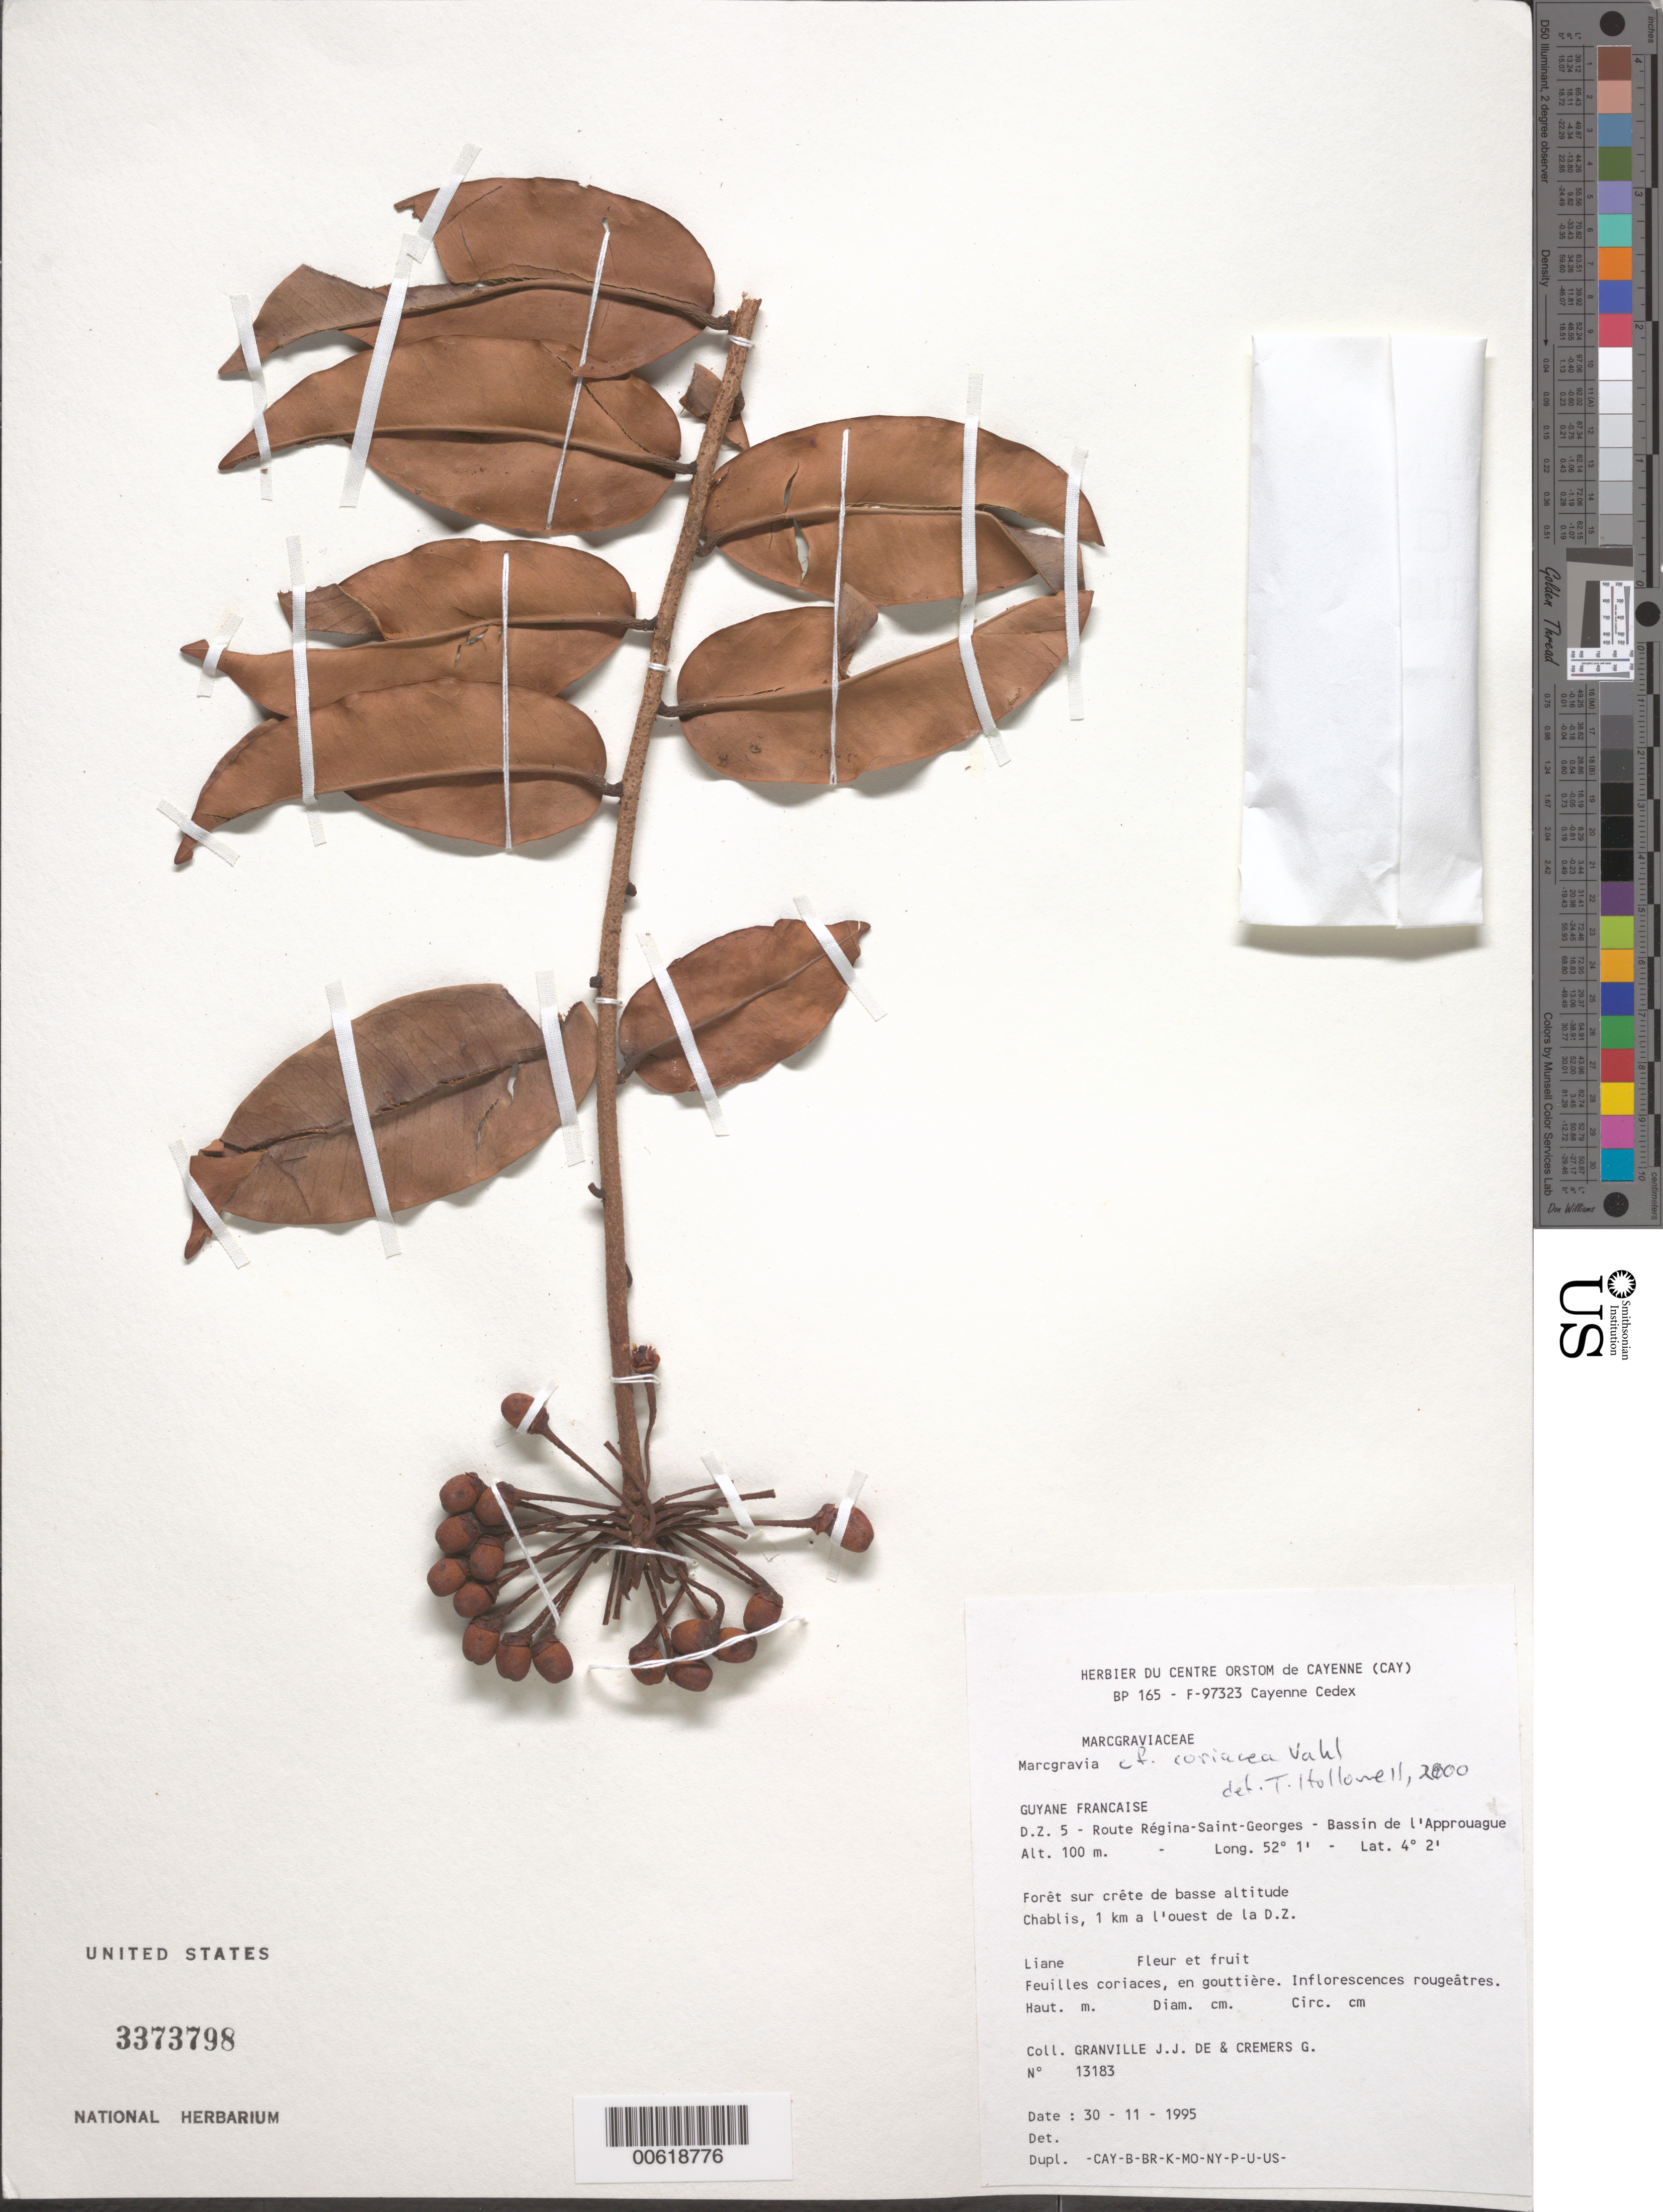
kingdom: Plantae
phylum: Tracheophyta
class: Magnoliopsida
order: Ericales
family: Marcgraviaceae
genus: Marcgravia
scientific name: Marcgravia coriacea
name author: Vahl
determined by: Hollowell, T. H., (BOT), Smithsonian Institution - National Museum of Natural History (UNITED STATES)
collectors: J.-J. de Granville & G. Cremers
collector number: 13183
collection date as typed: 30-Nov-95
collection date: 1995-11-30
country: French Guiana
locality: Route Regina-Saint-Georges, D.Z. 5, Bassin de l'Approuague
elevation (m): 100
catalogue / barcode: US 3373798